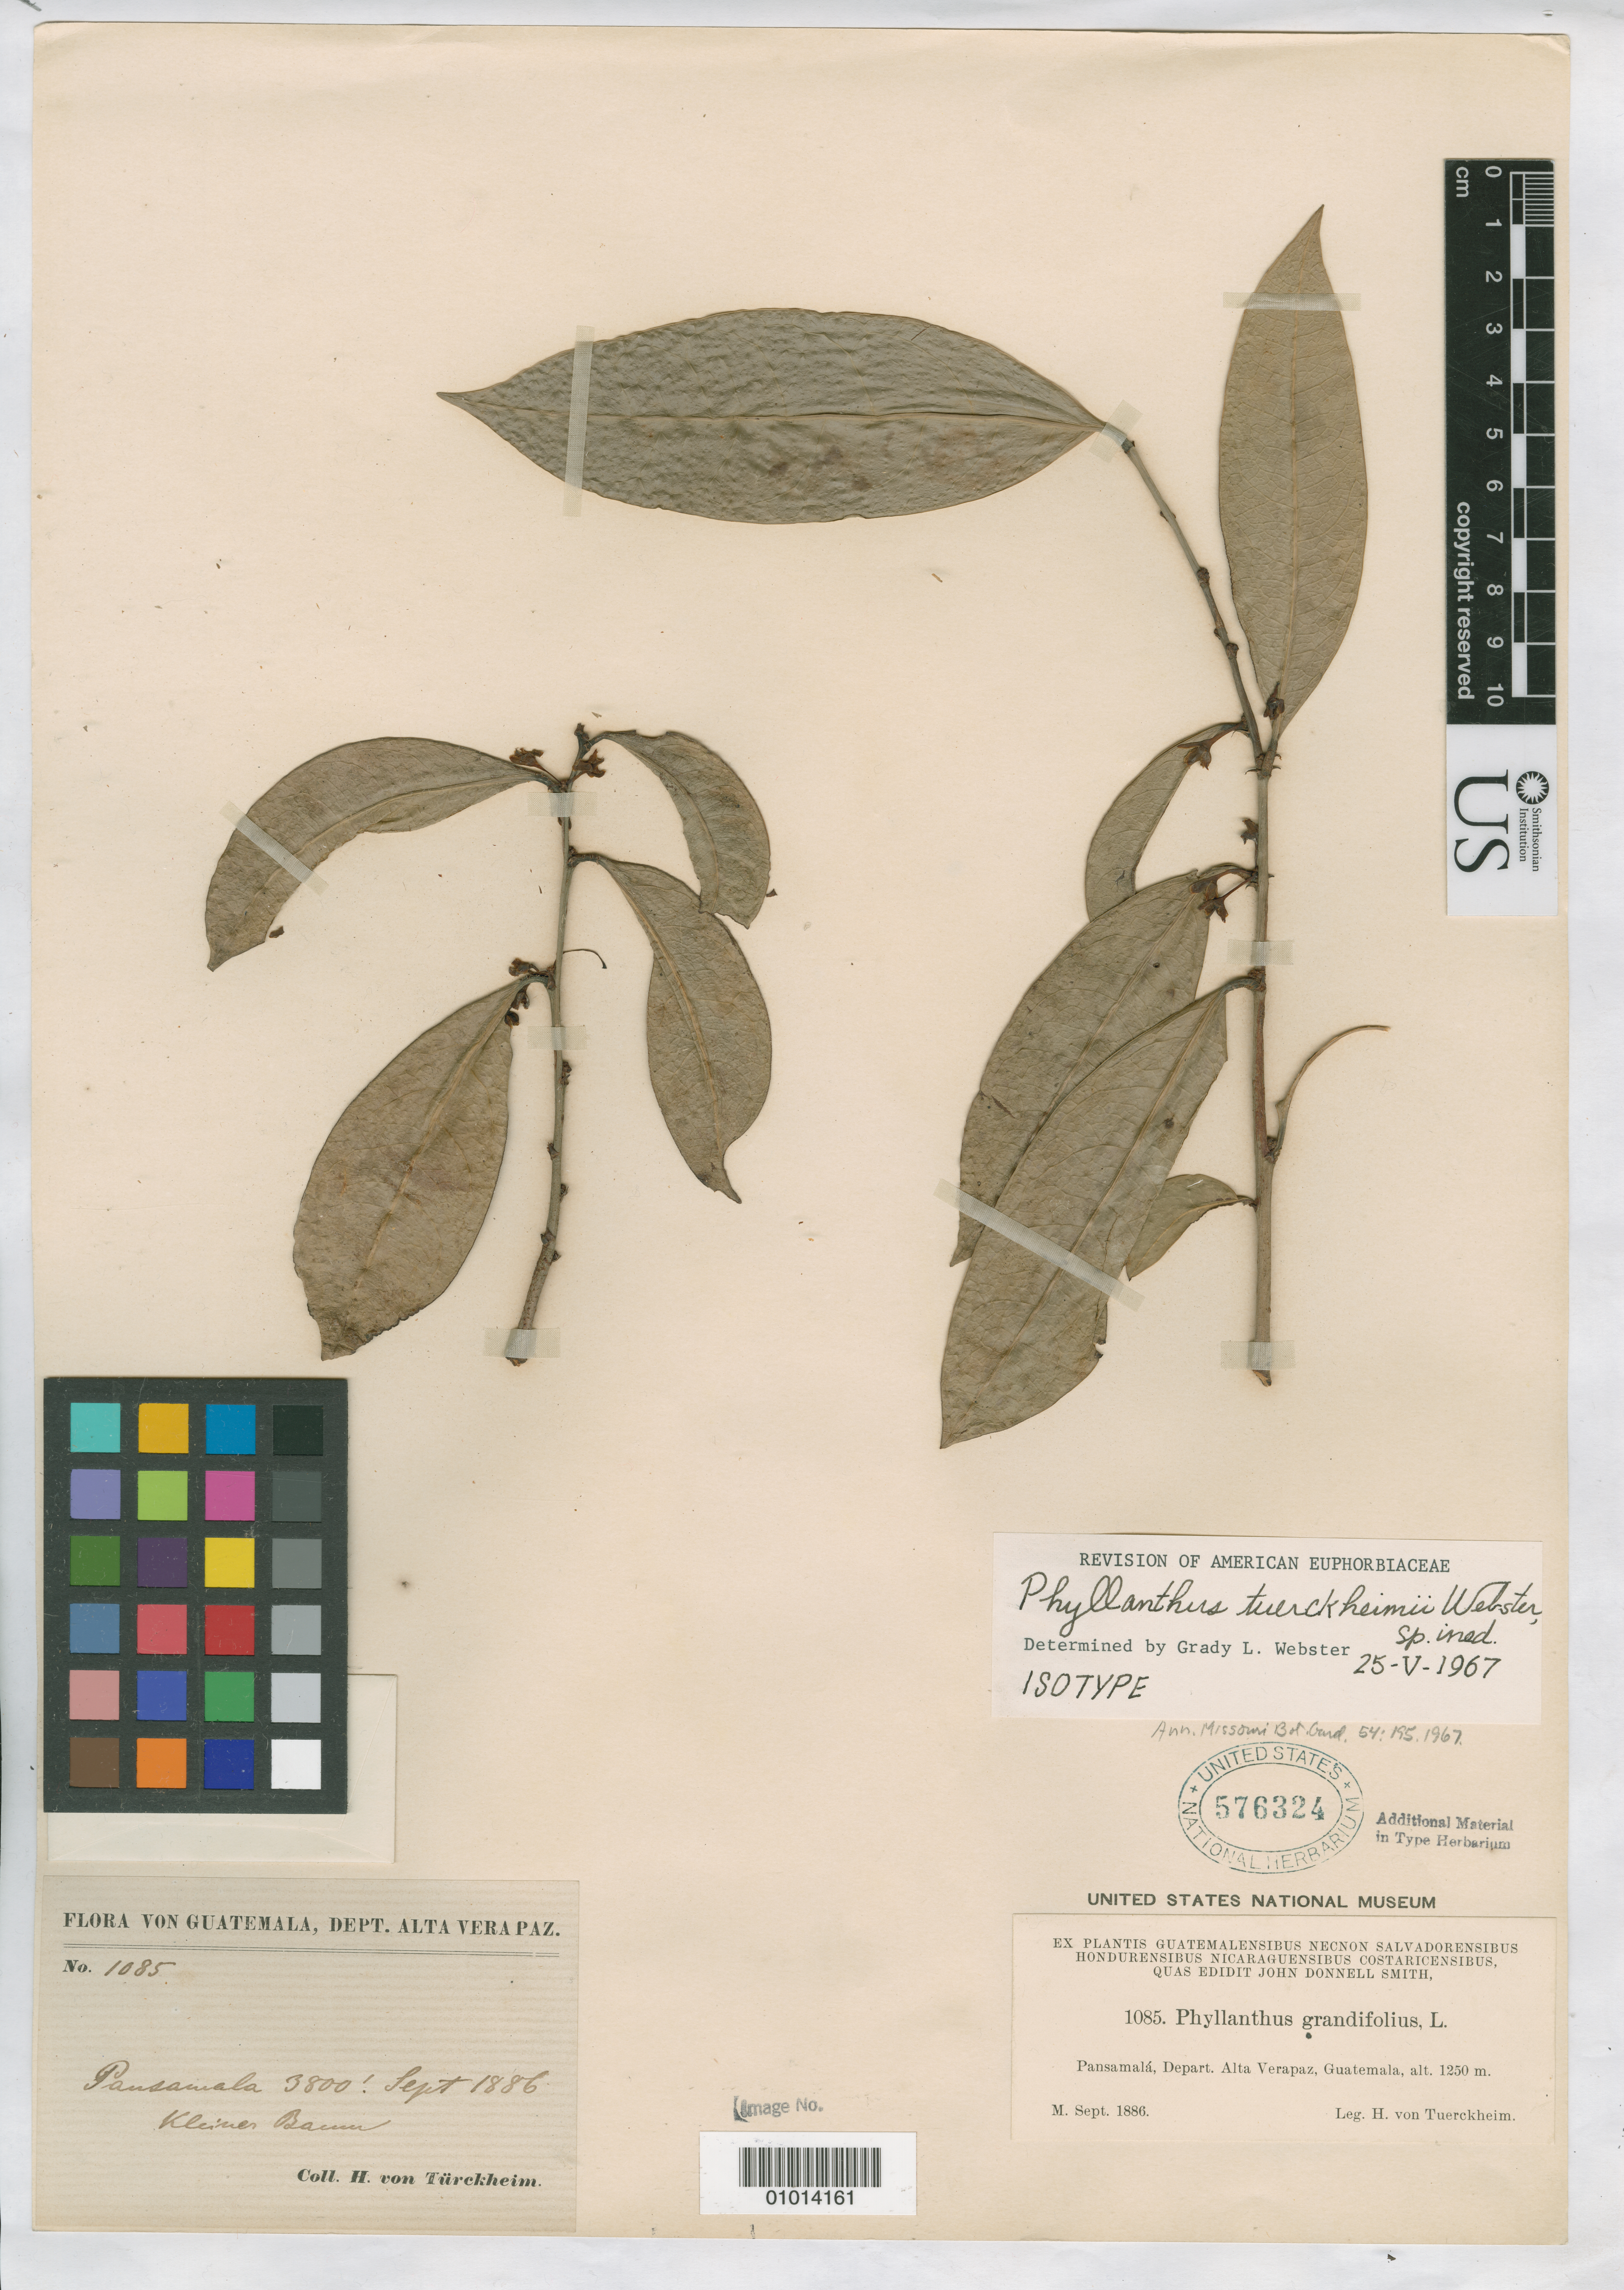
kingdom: Plantae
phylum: Tracheophyta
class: Magnoliopsida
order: Malpighiales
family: Phyllanthaceae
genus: Phyllanthus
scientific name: Phyllanthus tuerckheimii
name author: G.L. Webster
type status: Isotype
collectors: H. von Türckheim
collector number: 1085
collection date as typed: Sep 1886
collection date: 1886-09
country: Guatemala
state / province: Alta Verapaz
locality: Pansamala.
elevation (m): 1250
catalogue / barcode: US 576324